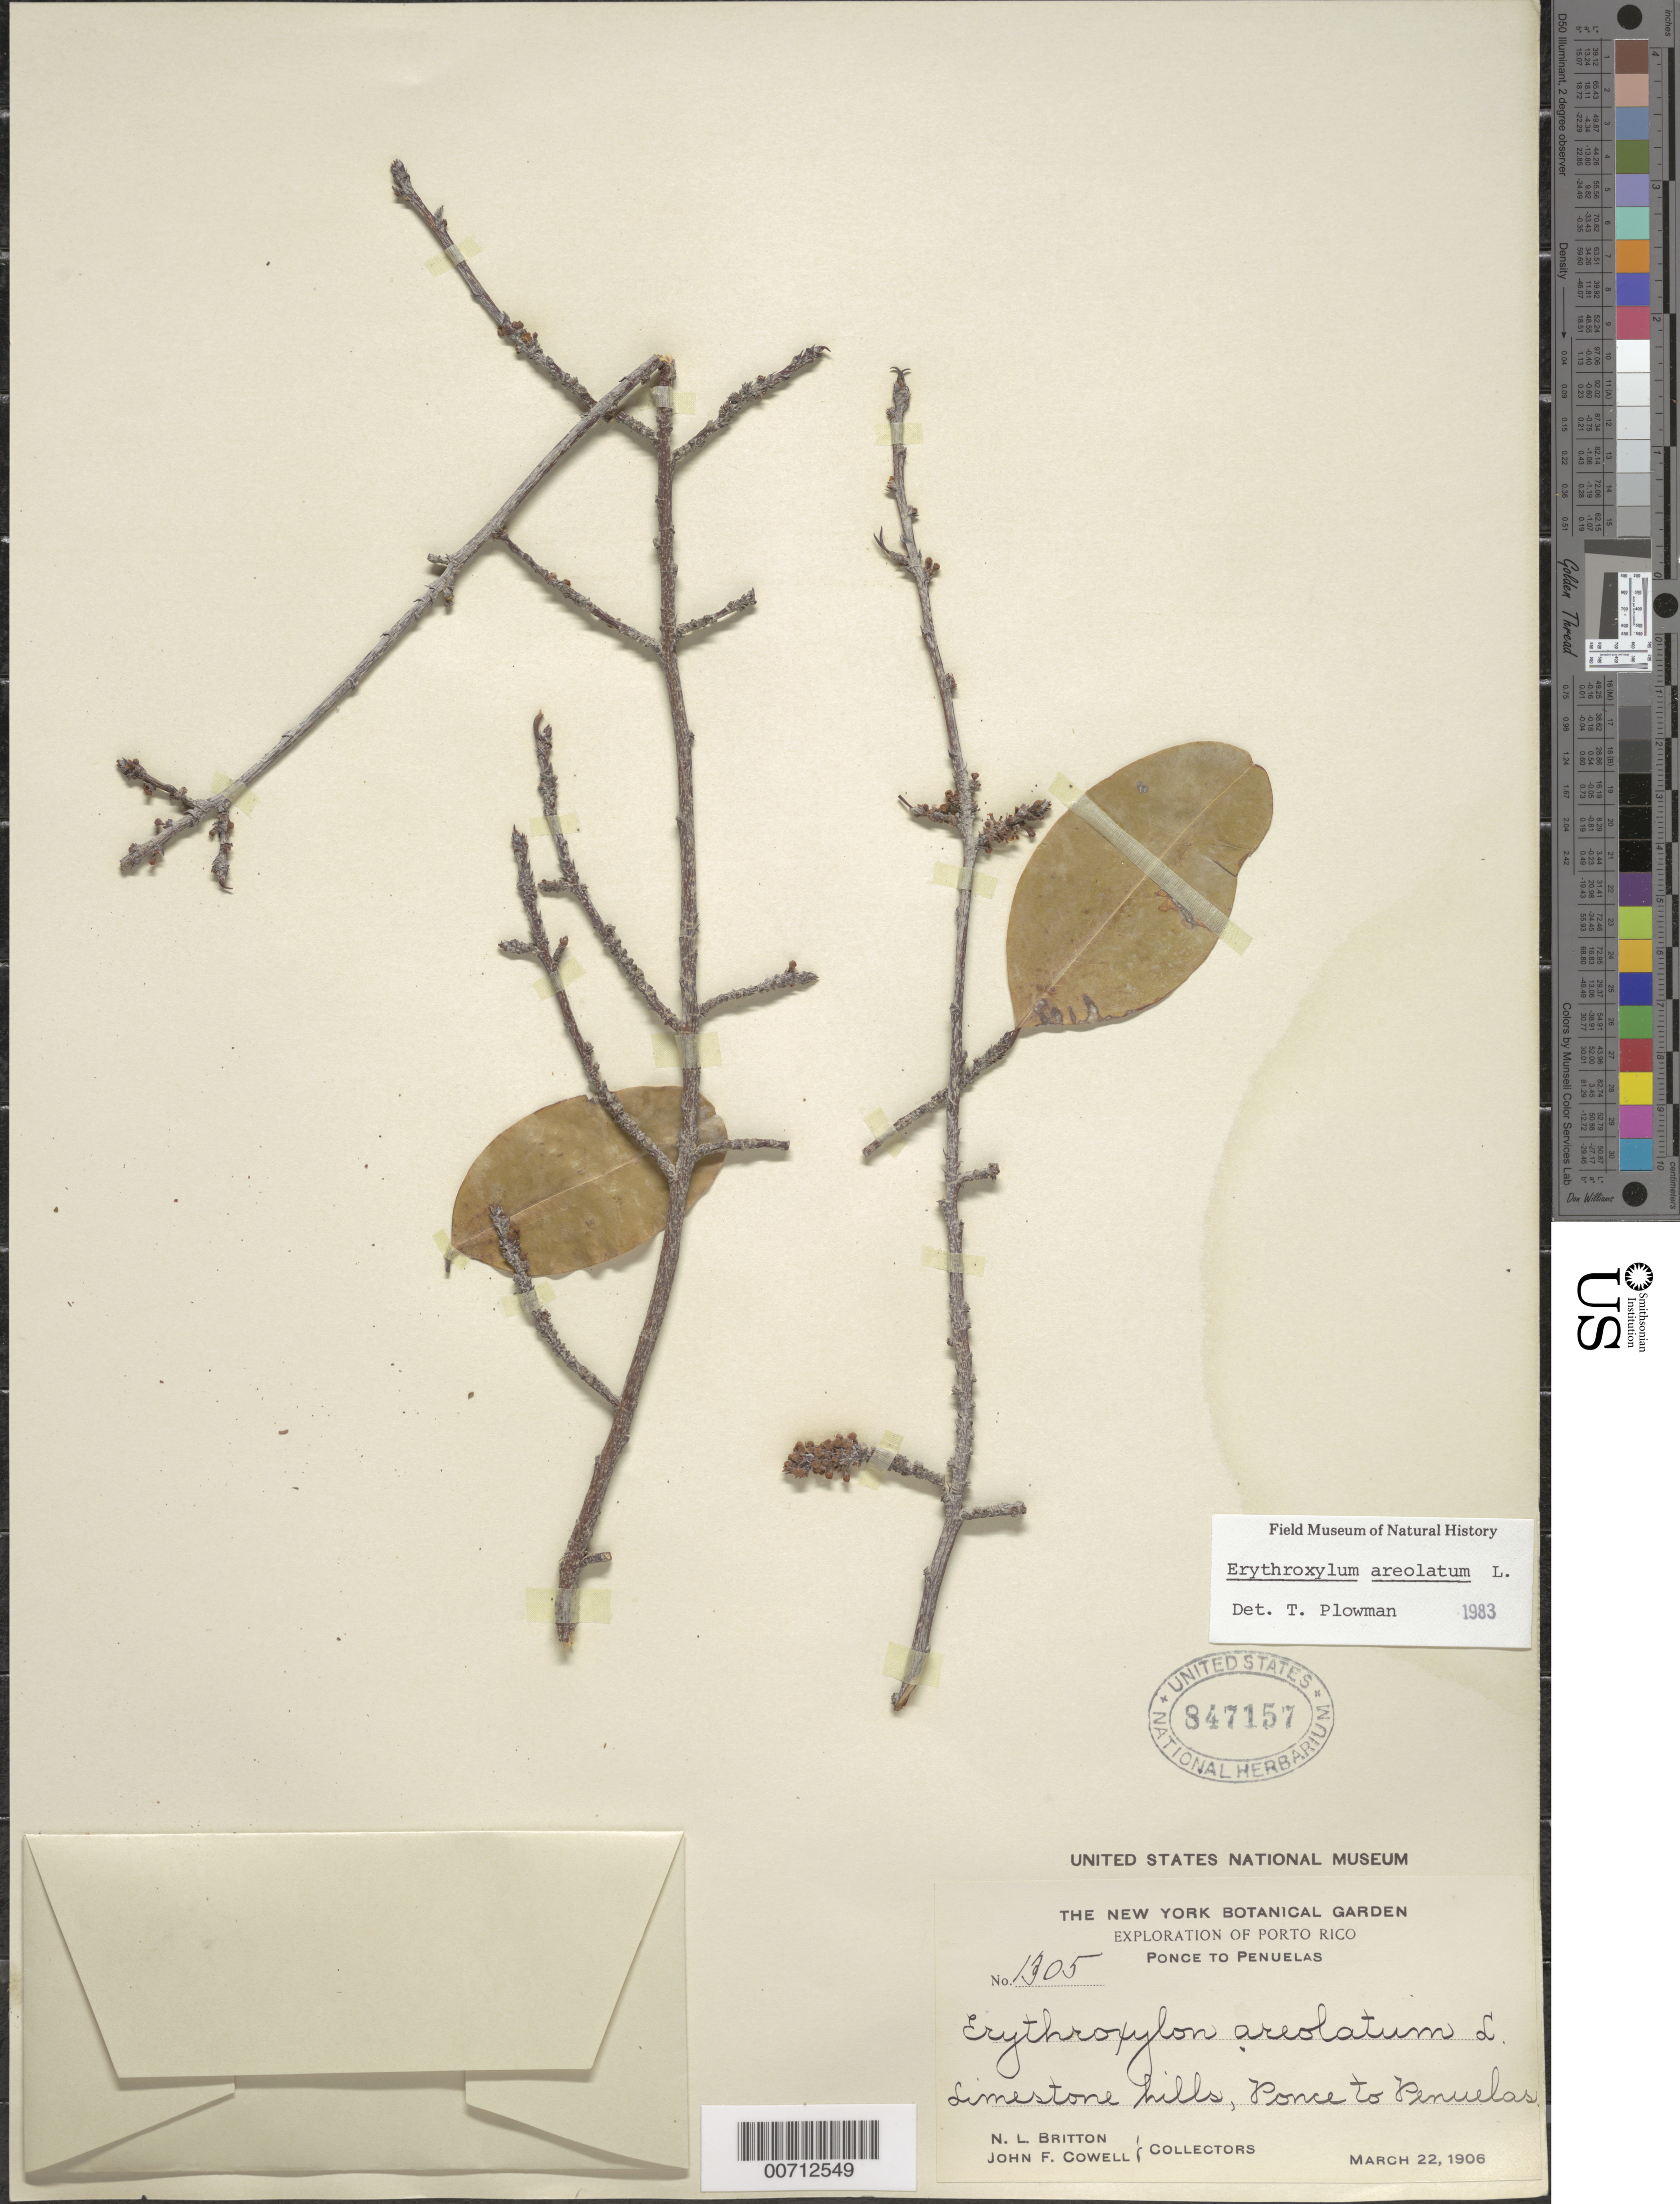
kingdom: Plantae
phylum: Tracheophyta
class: Magnoliopsida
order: Malpighiales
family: Erythroxylaceae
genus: Erythroxylum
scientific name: Erythroxylum aerolatum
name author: L.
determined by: Plowman, Timothy C.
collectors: N. Britton & J. F. Cowell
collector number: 1305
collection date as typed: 22 Mar 1906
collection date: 1906-03-22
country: Puerto Rico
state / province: Ponce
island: Greater Antilles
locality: Ponce to Penuelas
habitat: Limestone hills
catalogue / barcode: US 847157